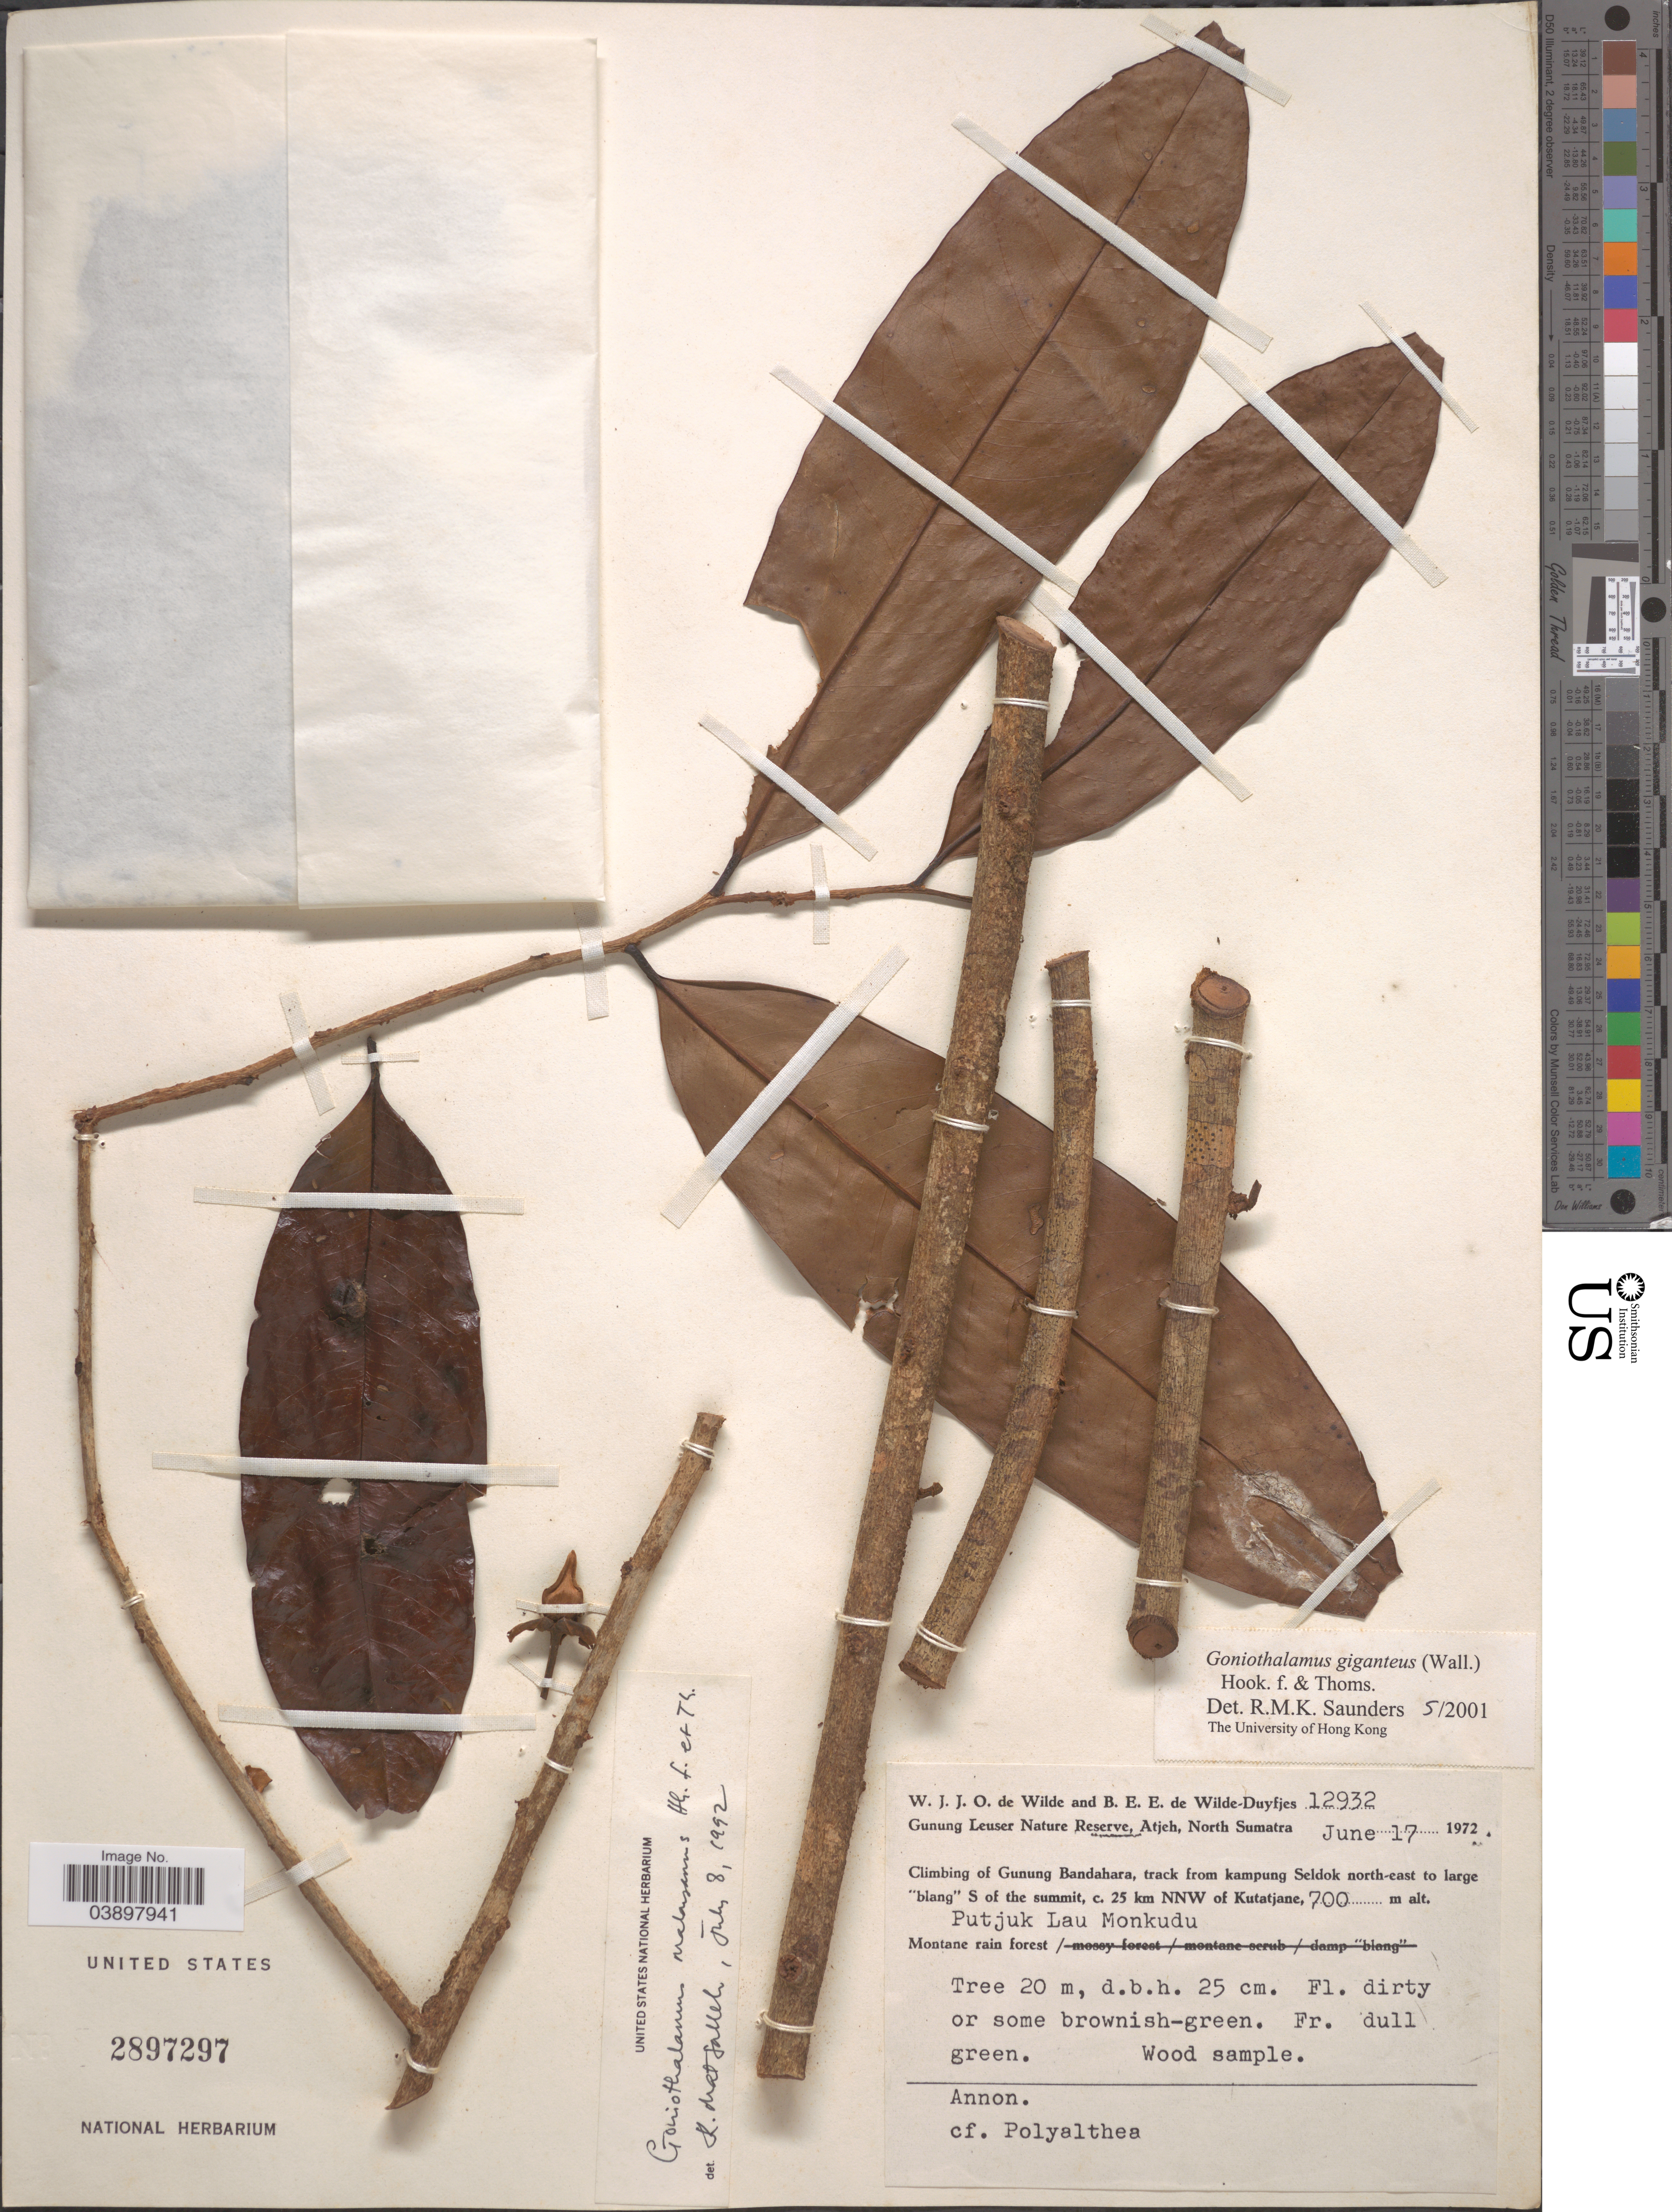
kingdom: Plantae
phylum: Tracheophyta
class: Magnoliopsida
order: Magnoliales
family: Annonaceae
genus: Goniothalamus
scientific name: Goniothalamus giganteus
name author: Hook. f. & Thoms.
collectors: W. J. de Wilde & B. E. de Wilde-Duyfjes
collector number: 12932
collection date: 1972-06-17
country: Indonesia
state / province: Sumatra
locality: Gunung Leuser Nature Reserve, Atjeh, North Sumatra. Climbing of Gunung Bandahara, track from kampung Seldok north-east to large "blang" S of the summit, c. 25 km NNW of Kutatjane. Putjuk Lau Monkudu.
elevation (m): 700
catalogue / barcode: US 2897297